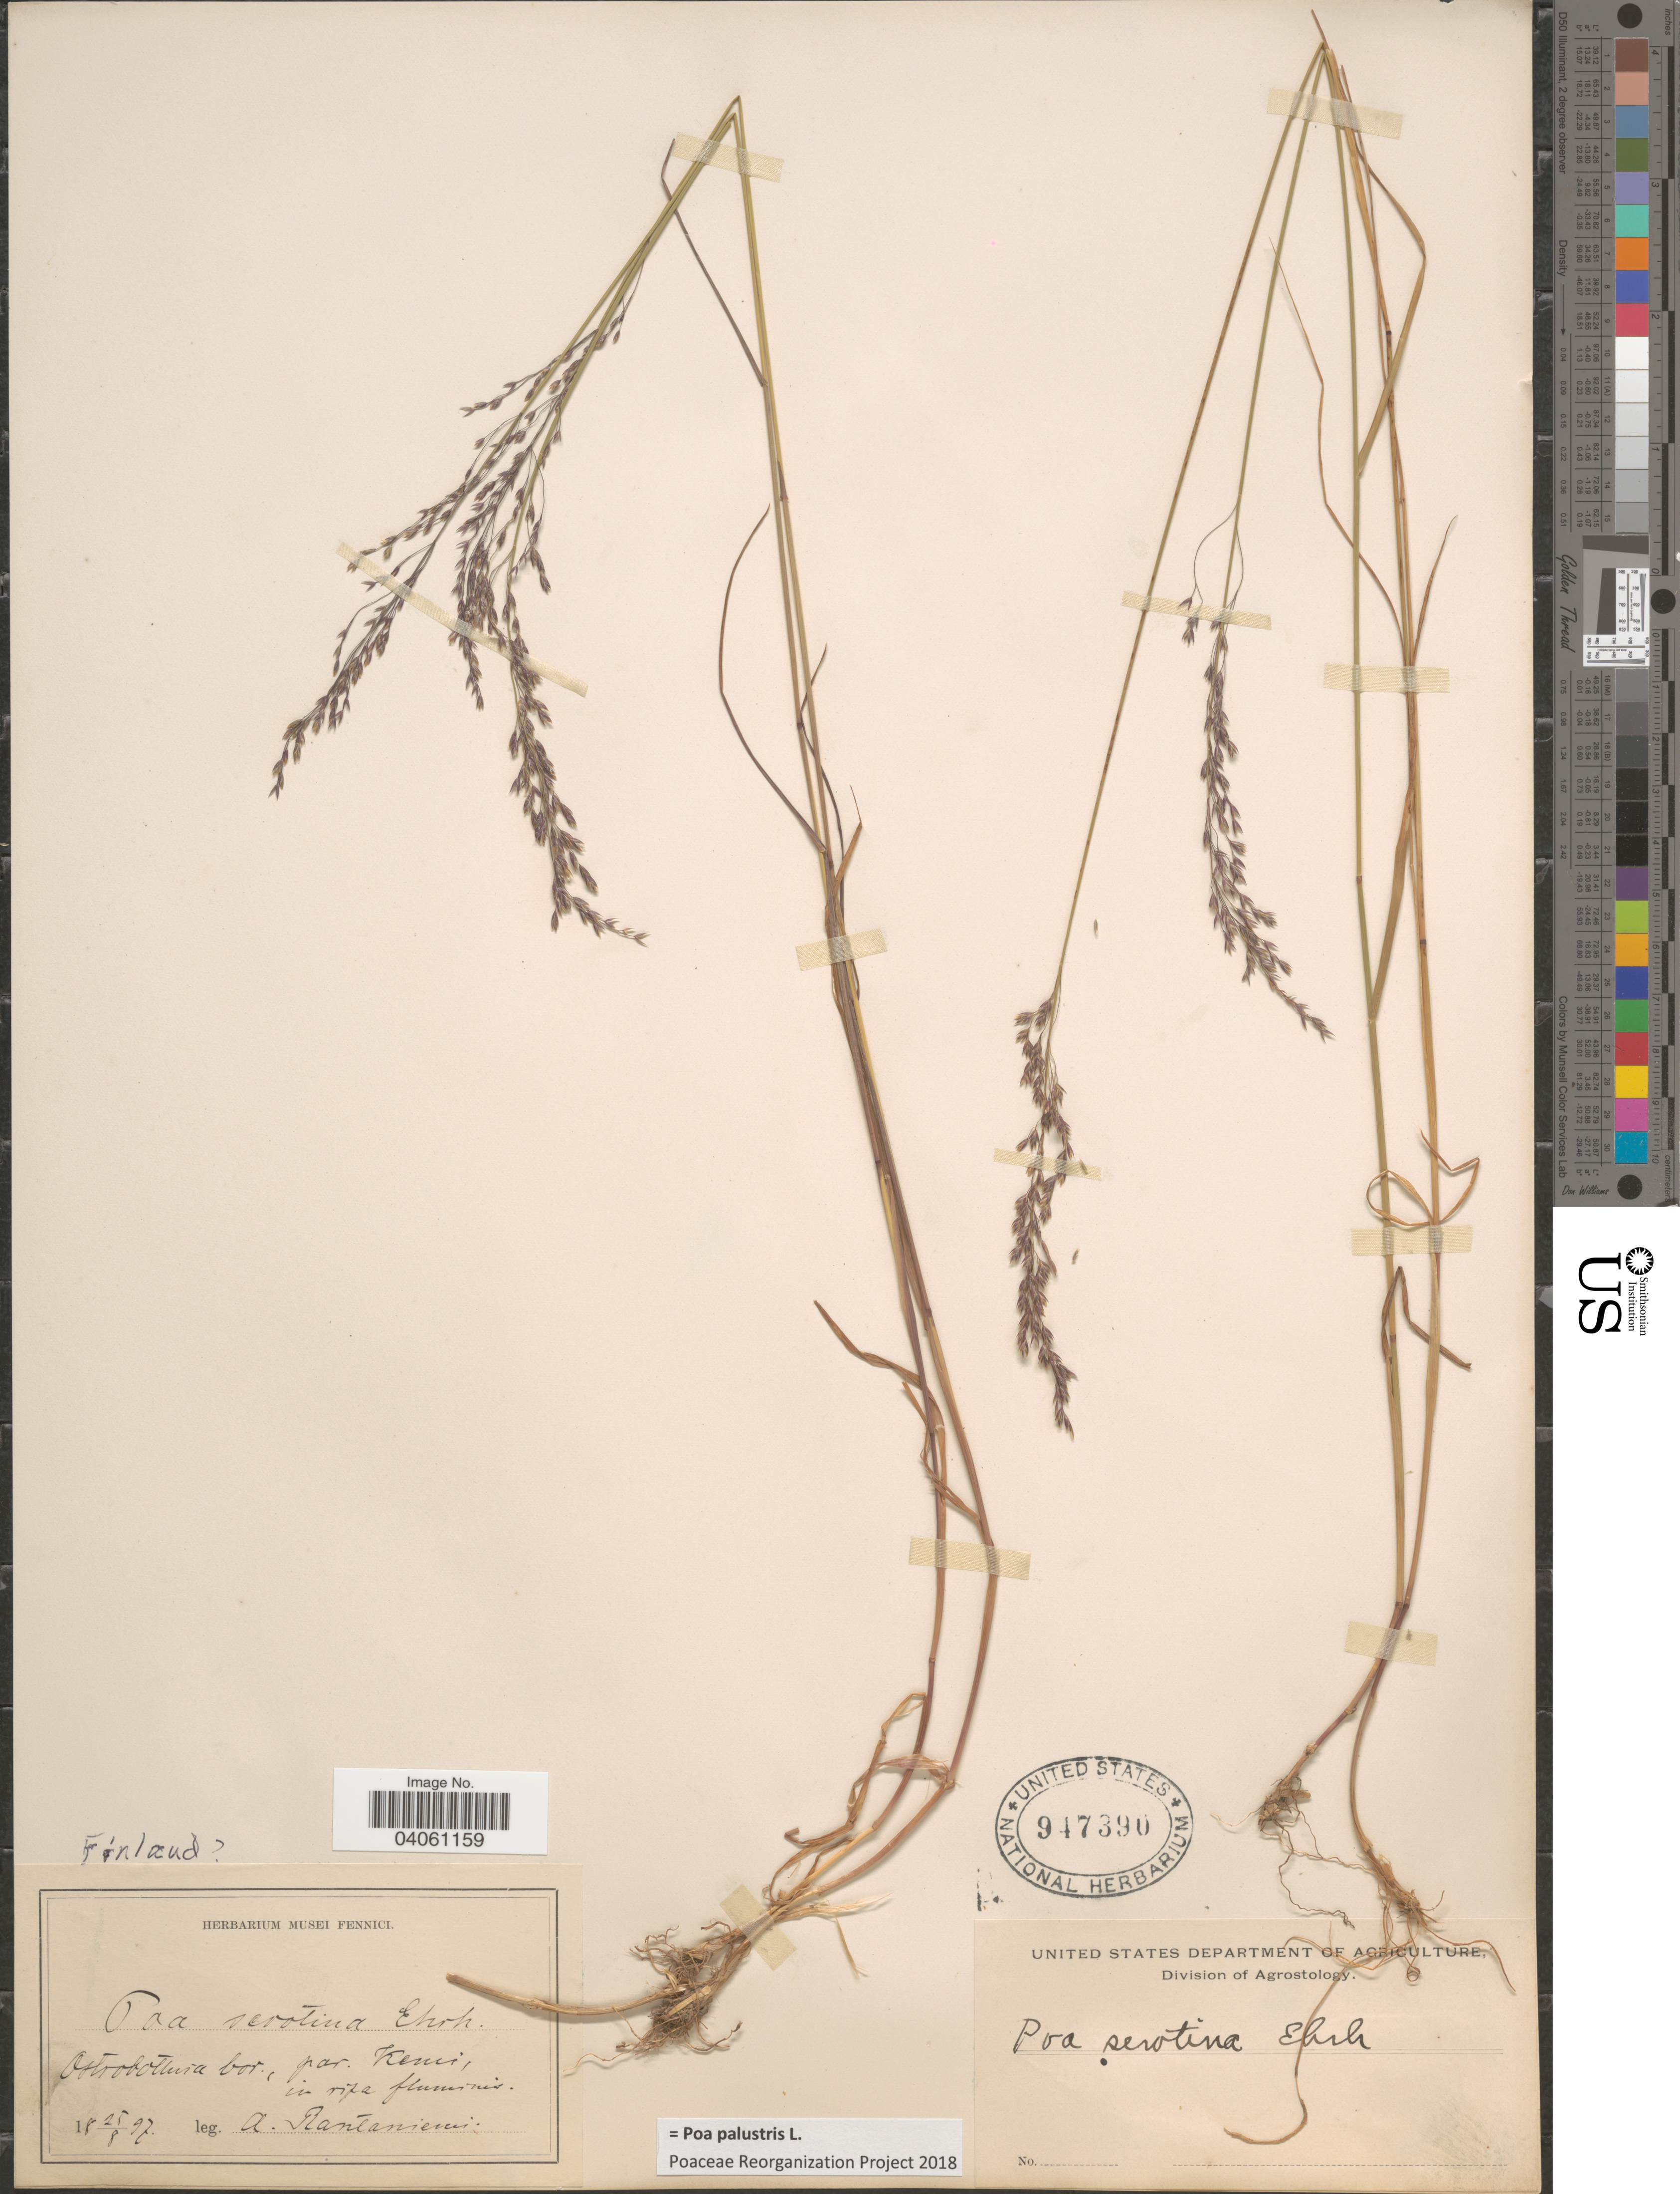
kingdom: Plantae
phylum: Tracheophyta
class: Liliopsida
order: Poales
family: Poaceae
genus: Poa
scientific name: Poa palustris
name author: L.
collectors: A. Rantaniemi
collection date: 1897-08-25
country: Finland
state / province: Pohjanmaa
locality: Ostrobottnia bor., par. Kemi, in ripa fluminis.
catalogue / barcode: US 947390